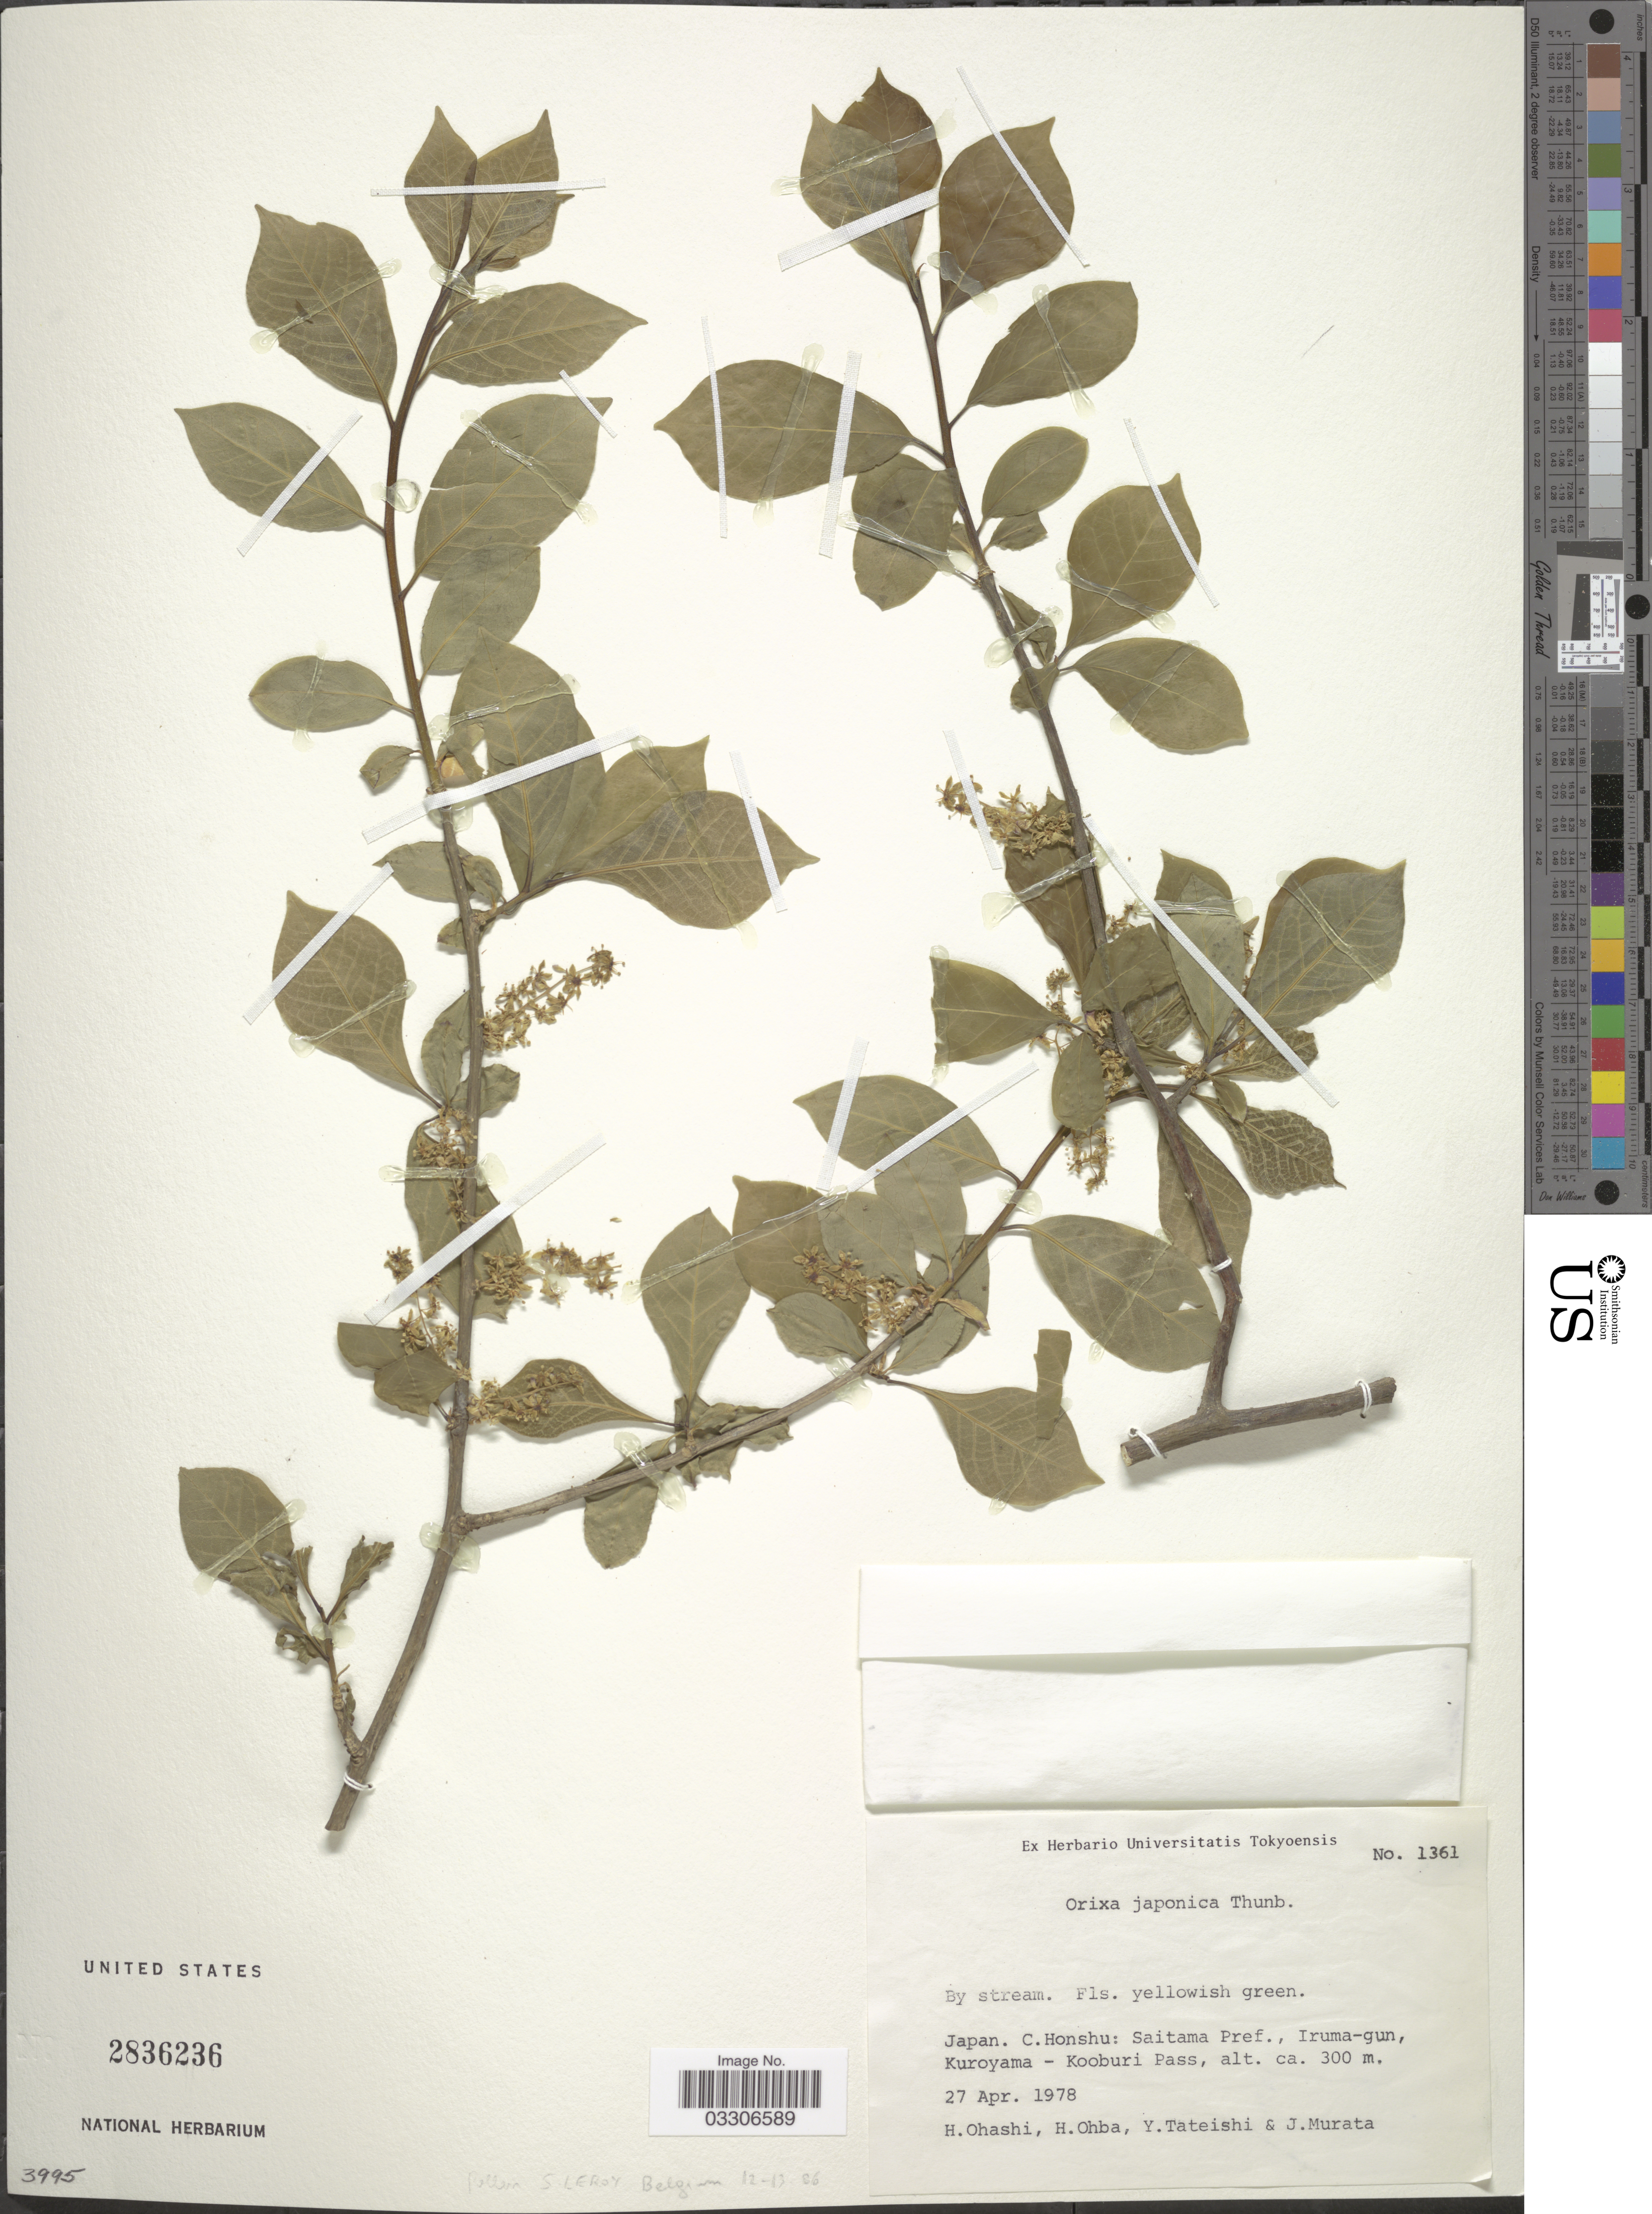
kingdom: Plantae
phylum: Tracheophyta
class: Magnoliopsida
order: Sapindales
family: Rutaceae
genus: Orixa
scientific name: Orixa japonica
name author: Thunb.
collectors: H. Ohashi, H. Ohba, Y. Tateishi & J. Murata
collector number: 1361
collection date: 1978-04-27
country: Japan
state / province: Saitama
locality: C. Honshu: Saitama Pref., Iruma-gun, Kuroyama- Kooburi Pass.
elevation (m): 300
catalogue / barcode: US 2836236